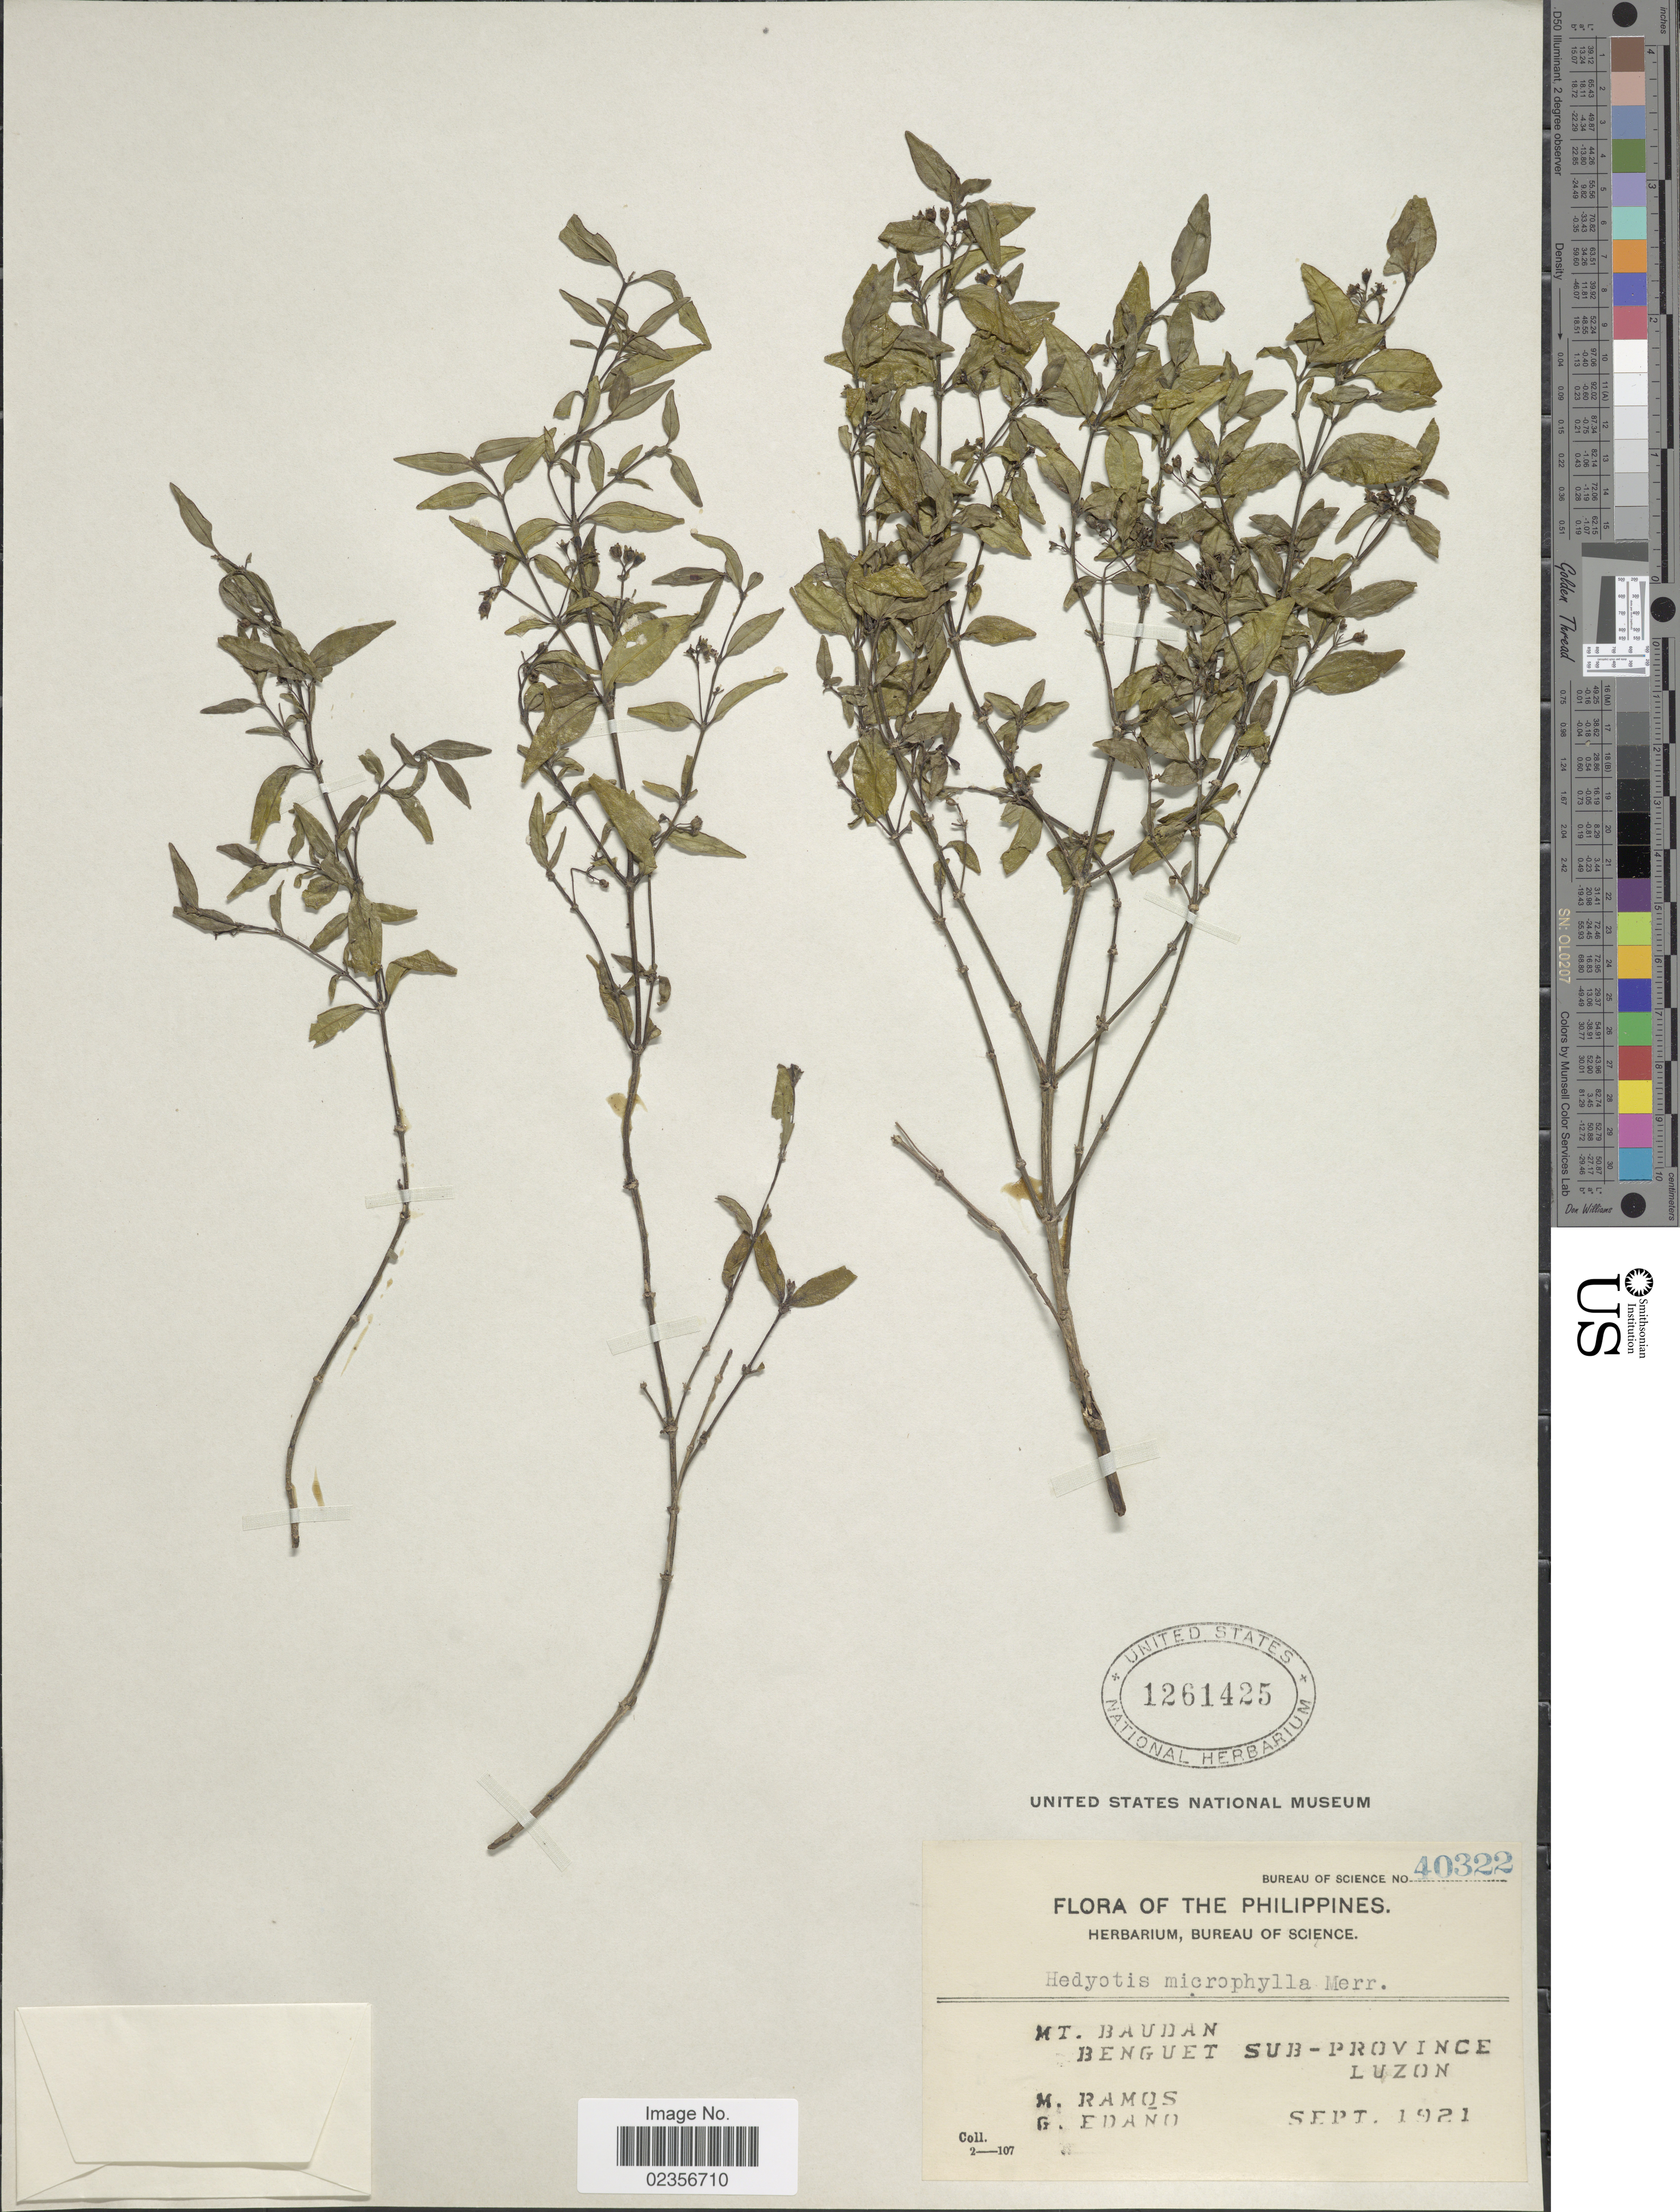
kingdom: Plantae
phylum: Tracheophyta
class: Magnoliopsida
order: Gentianales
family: Rubiaceae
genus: Hedyotis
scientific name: Hedyotis microphylla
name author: Merr.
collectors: M. Ramos & G. Edaño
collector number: Bureau of Science 40322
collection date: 1921-09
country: Philippines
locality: Mt. Baudan Benguet Sub-Province. Luzon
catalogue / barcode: US 1261425